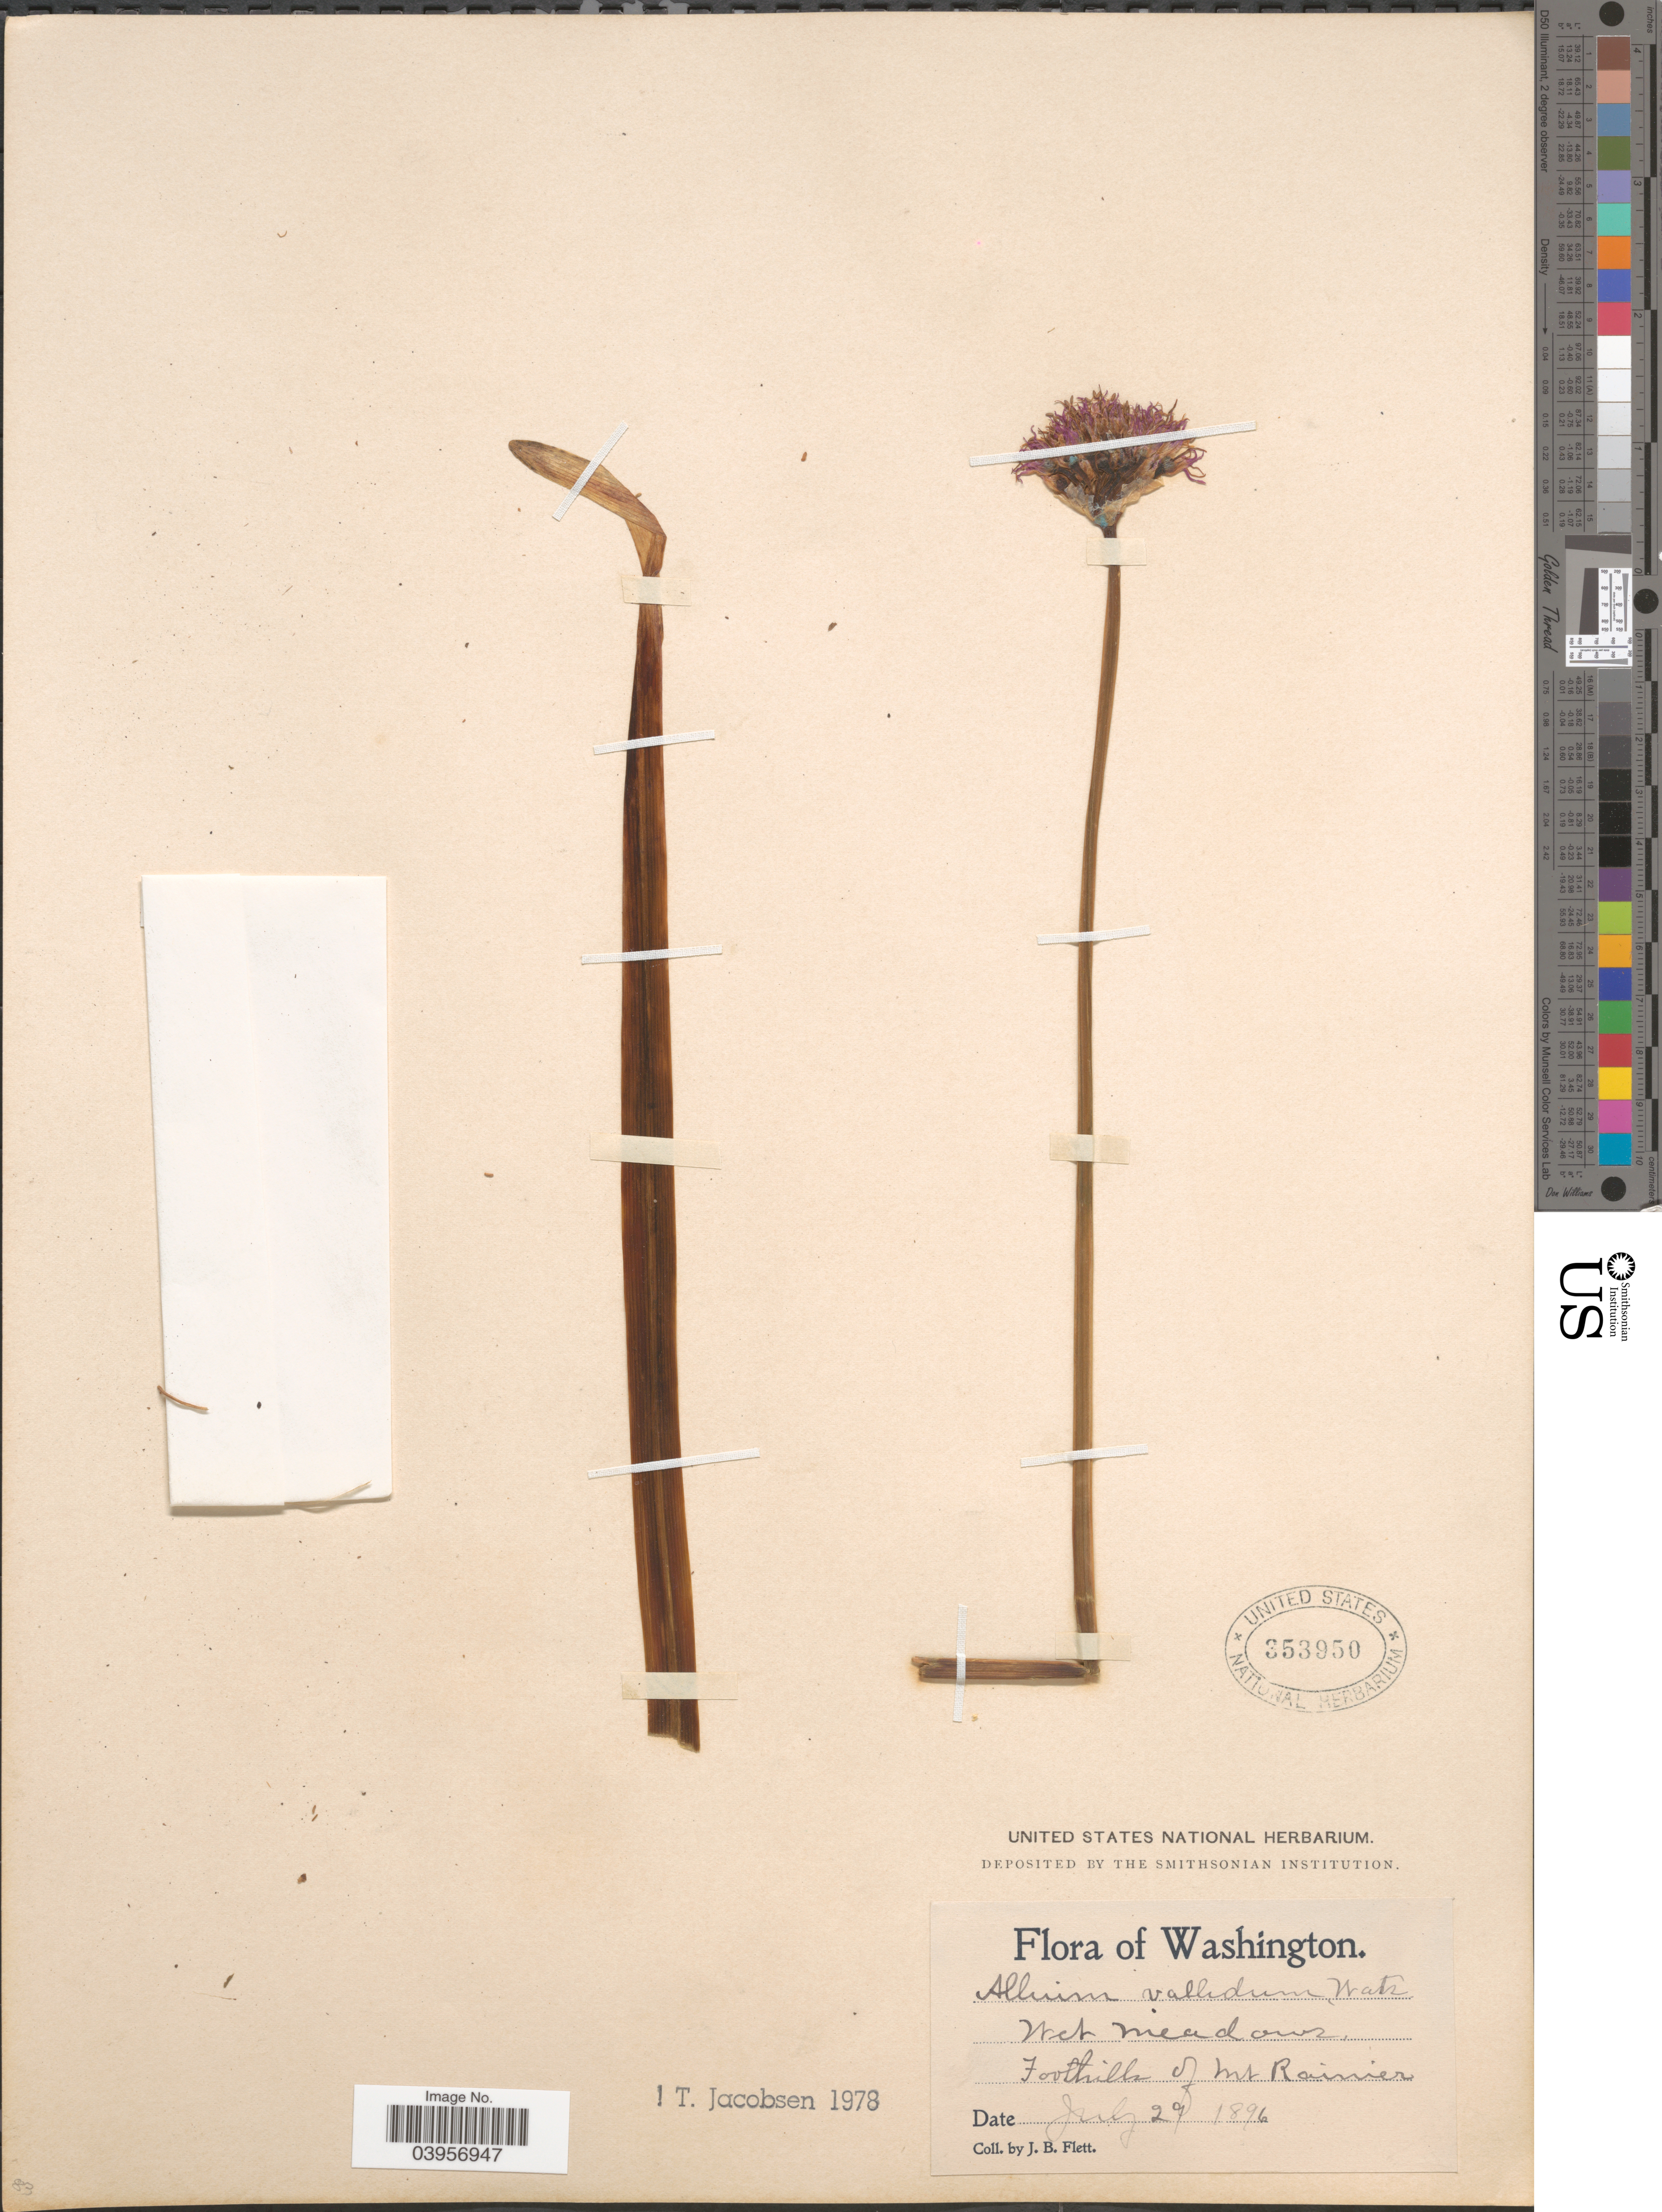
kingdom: Plantae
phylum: Tracheophyta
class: Liliopsida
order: Asparagales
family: Amaryllidaceae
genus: Allium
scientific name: Allium validum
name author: S. Watson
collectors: J. Flett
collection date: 1896-07-29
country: United States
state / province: Washington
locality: Foothills of Mt. Rainier.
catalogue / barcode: US 353950